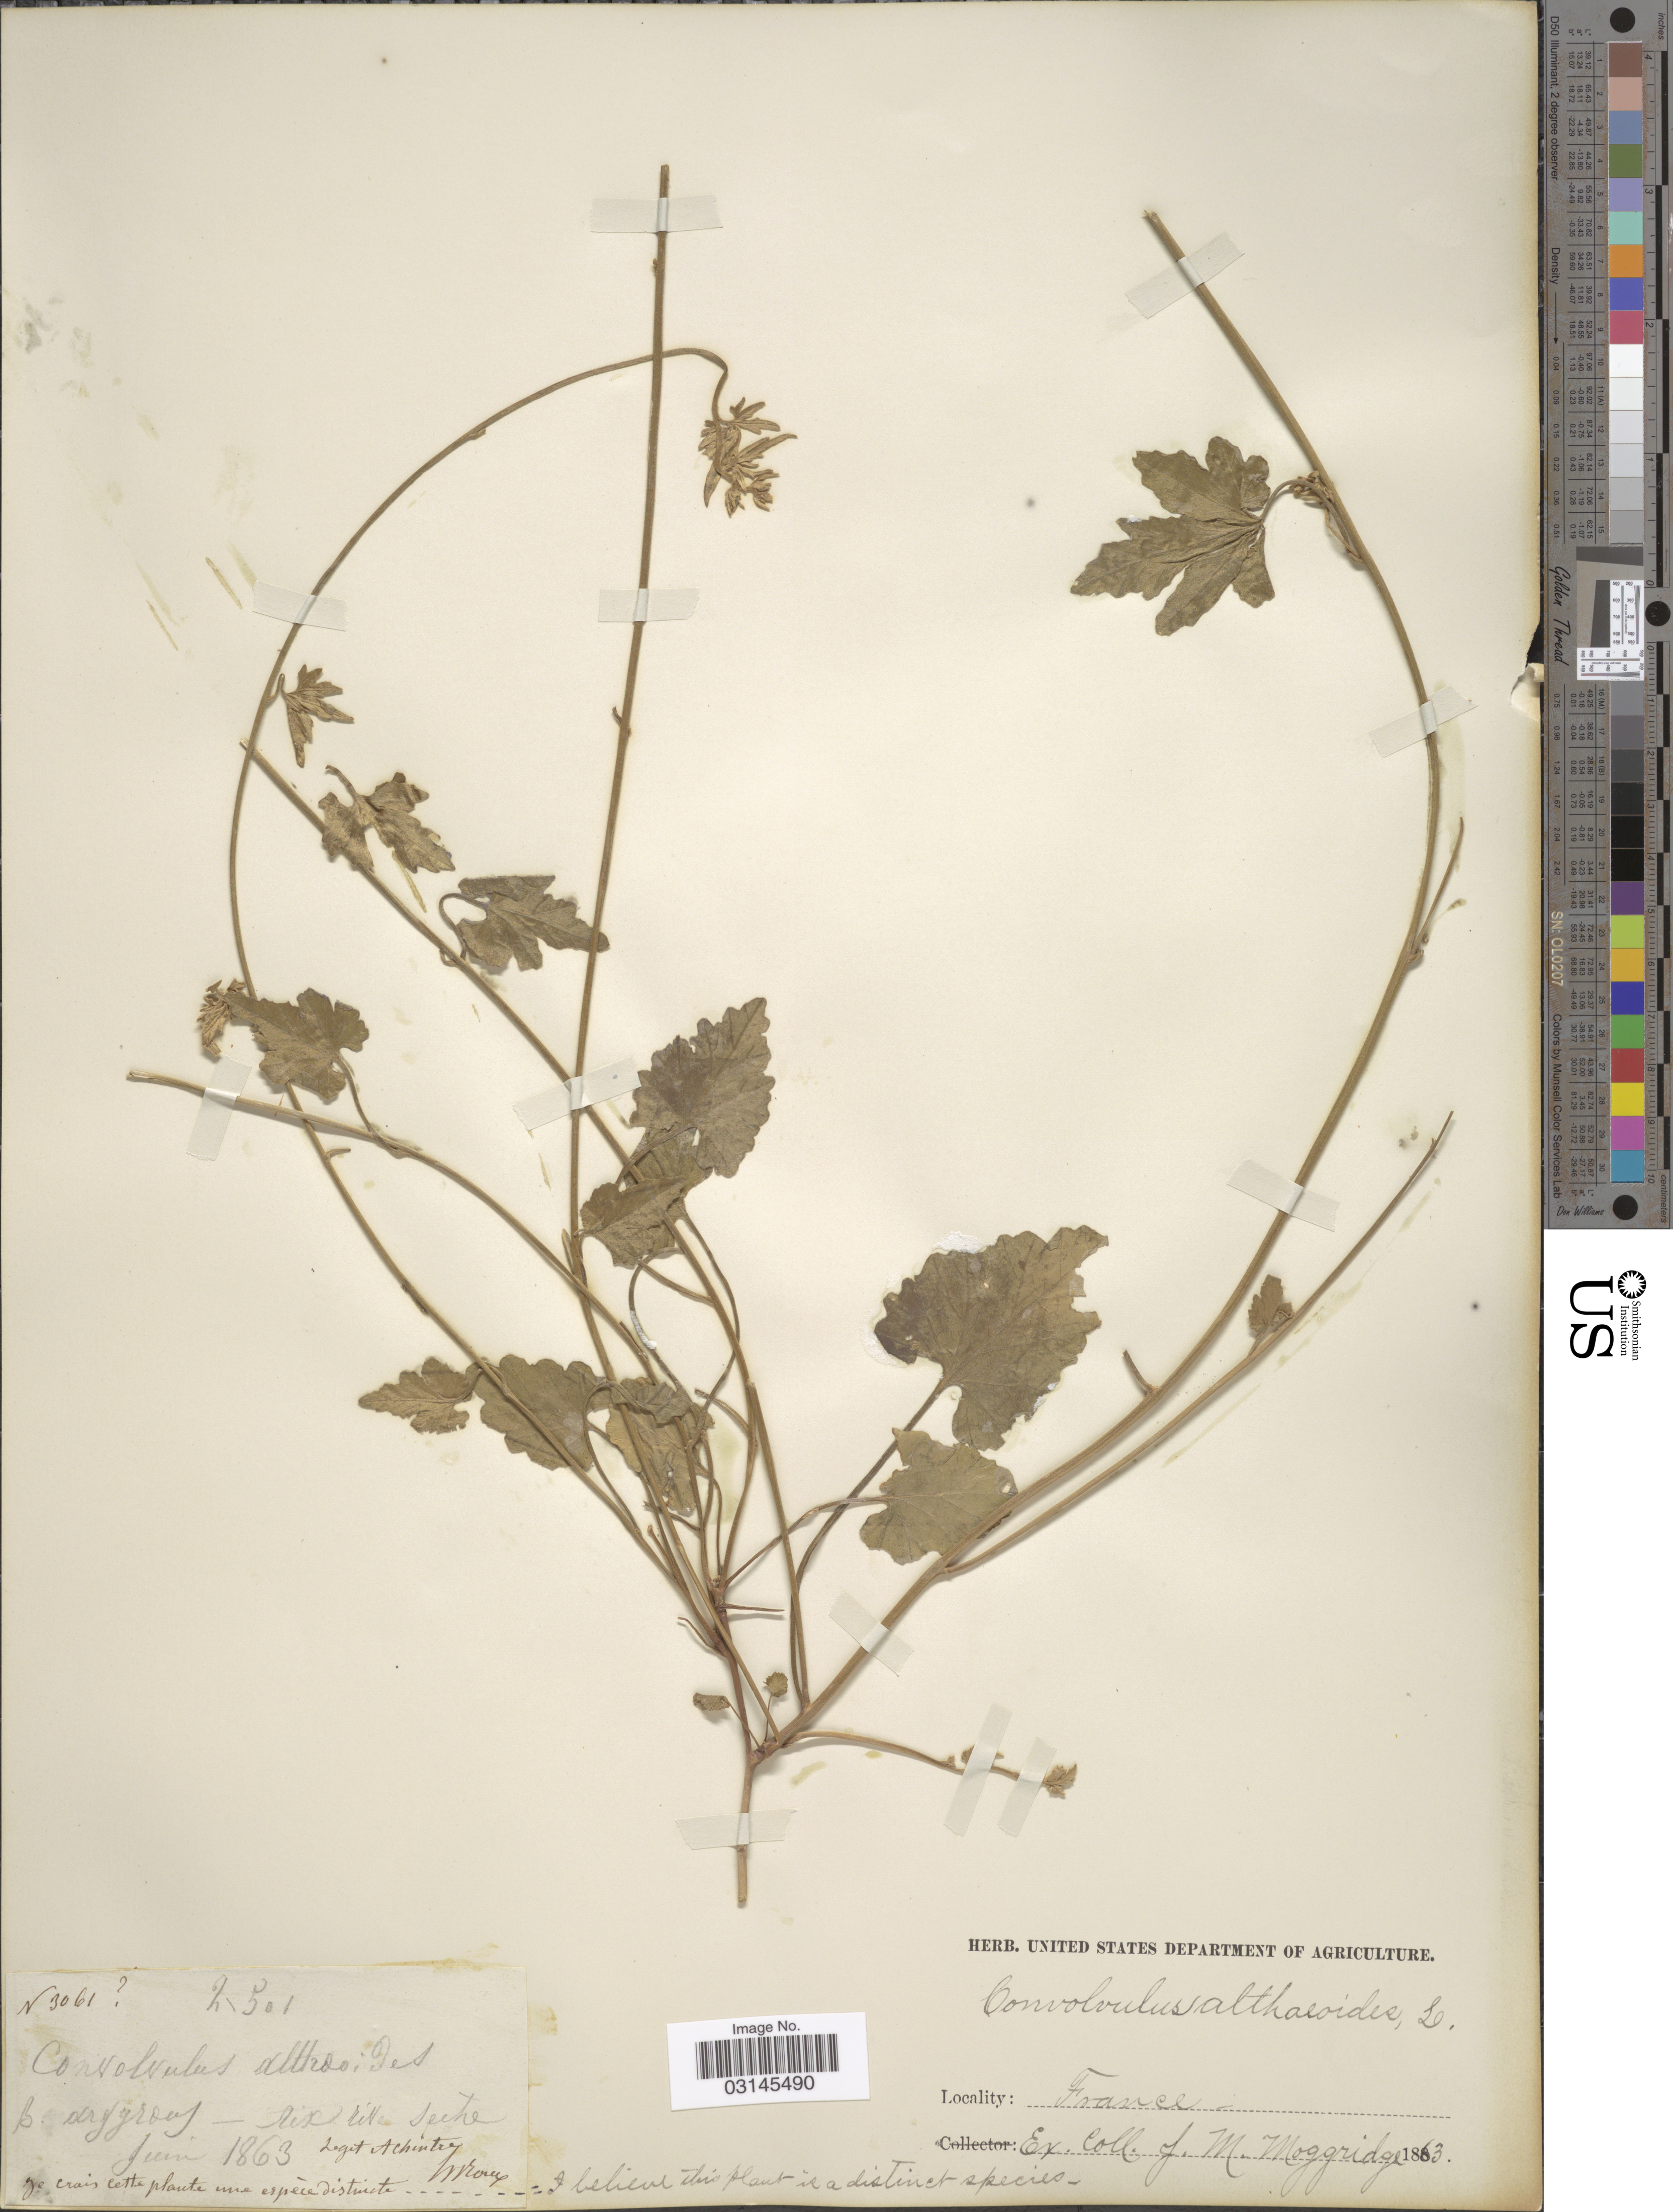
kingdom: Plantae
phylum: Tracheophyta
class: Magnoliopsida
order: Solanales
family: Convolvulaceae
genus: Convolvulus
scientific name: Convolvulus althaeoides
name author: L.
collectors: Achintre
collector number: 3061/2501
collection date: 1863-06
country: France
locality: Aix rive sectre. [interpreted]